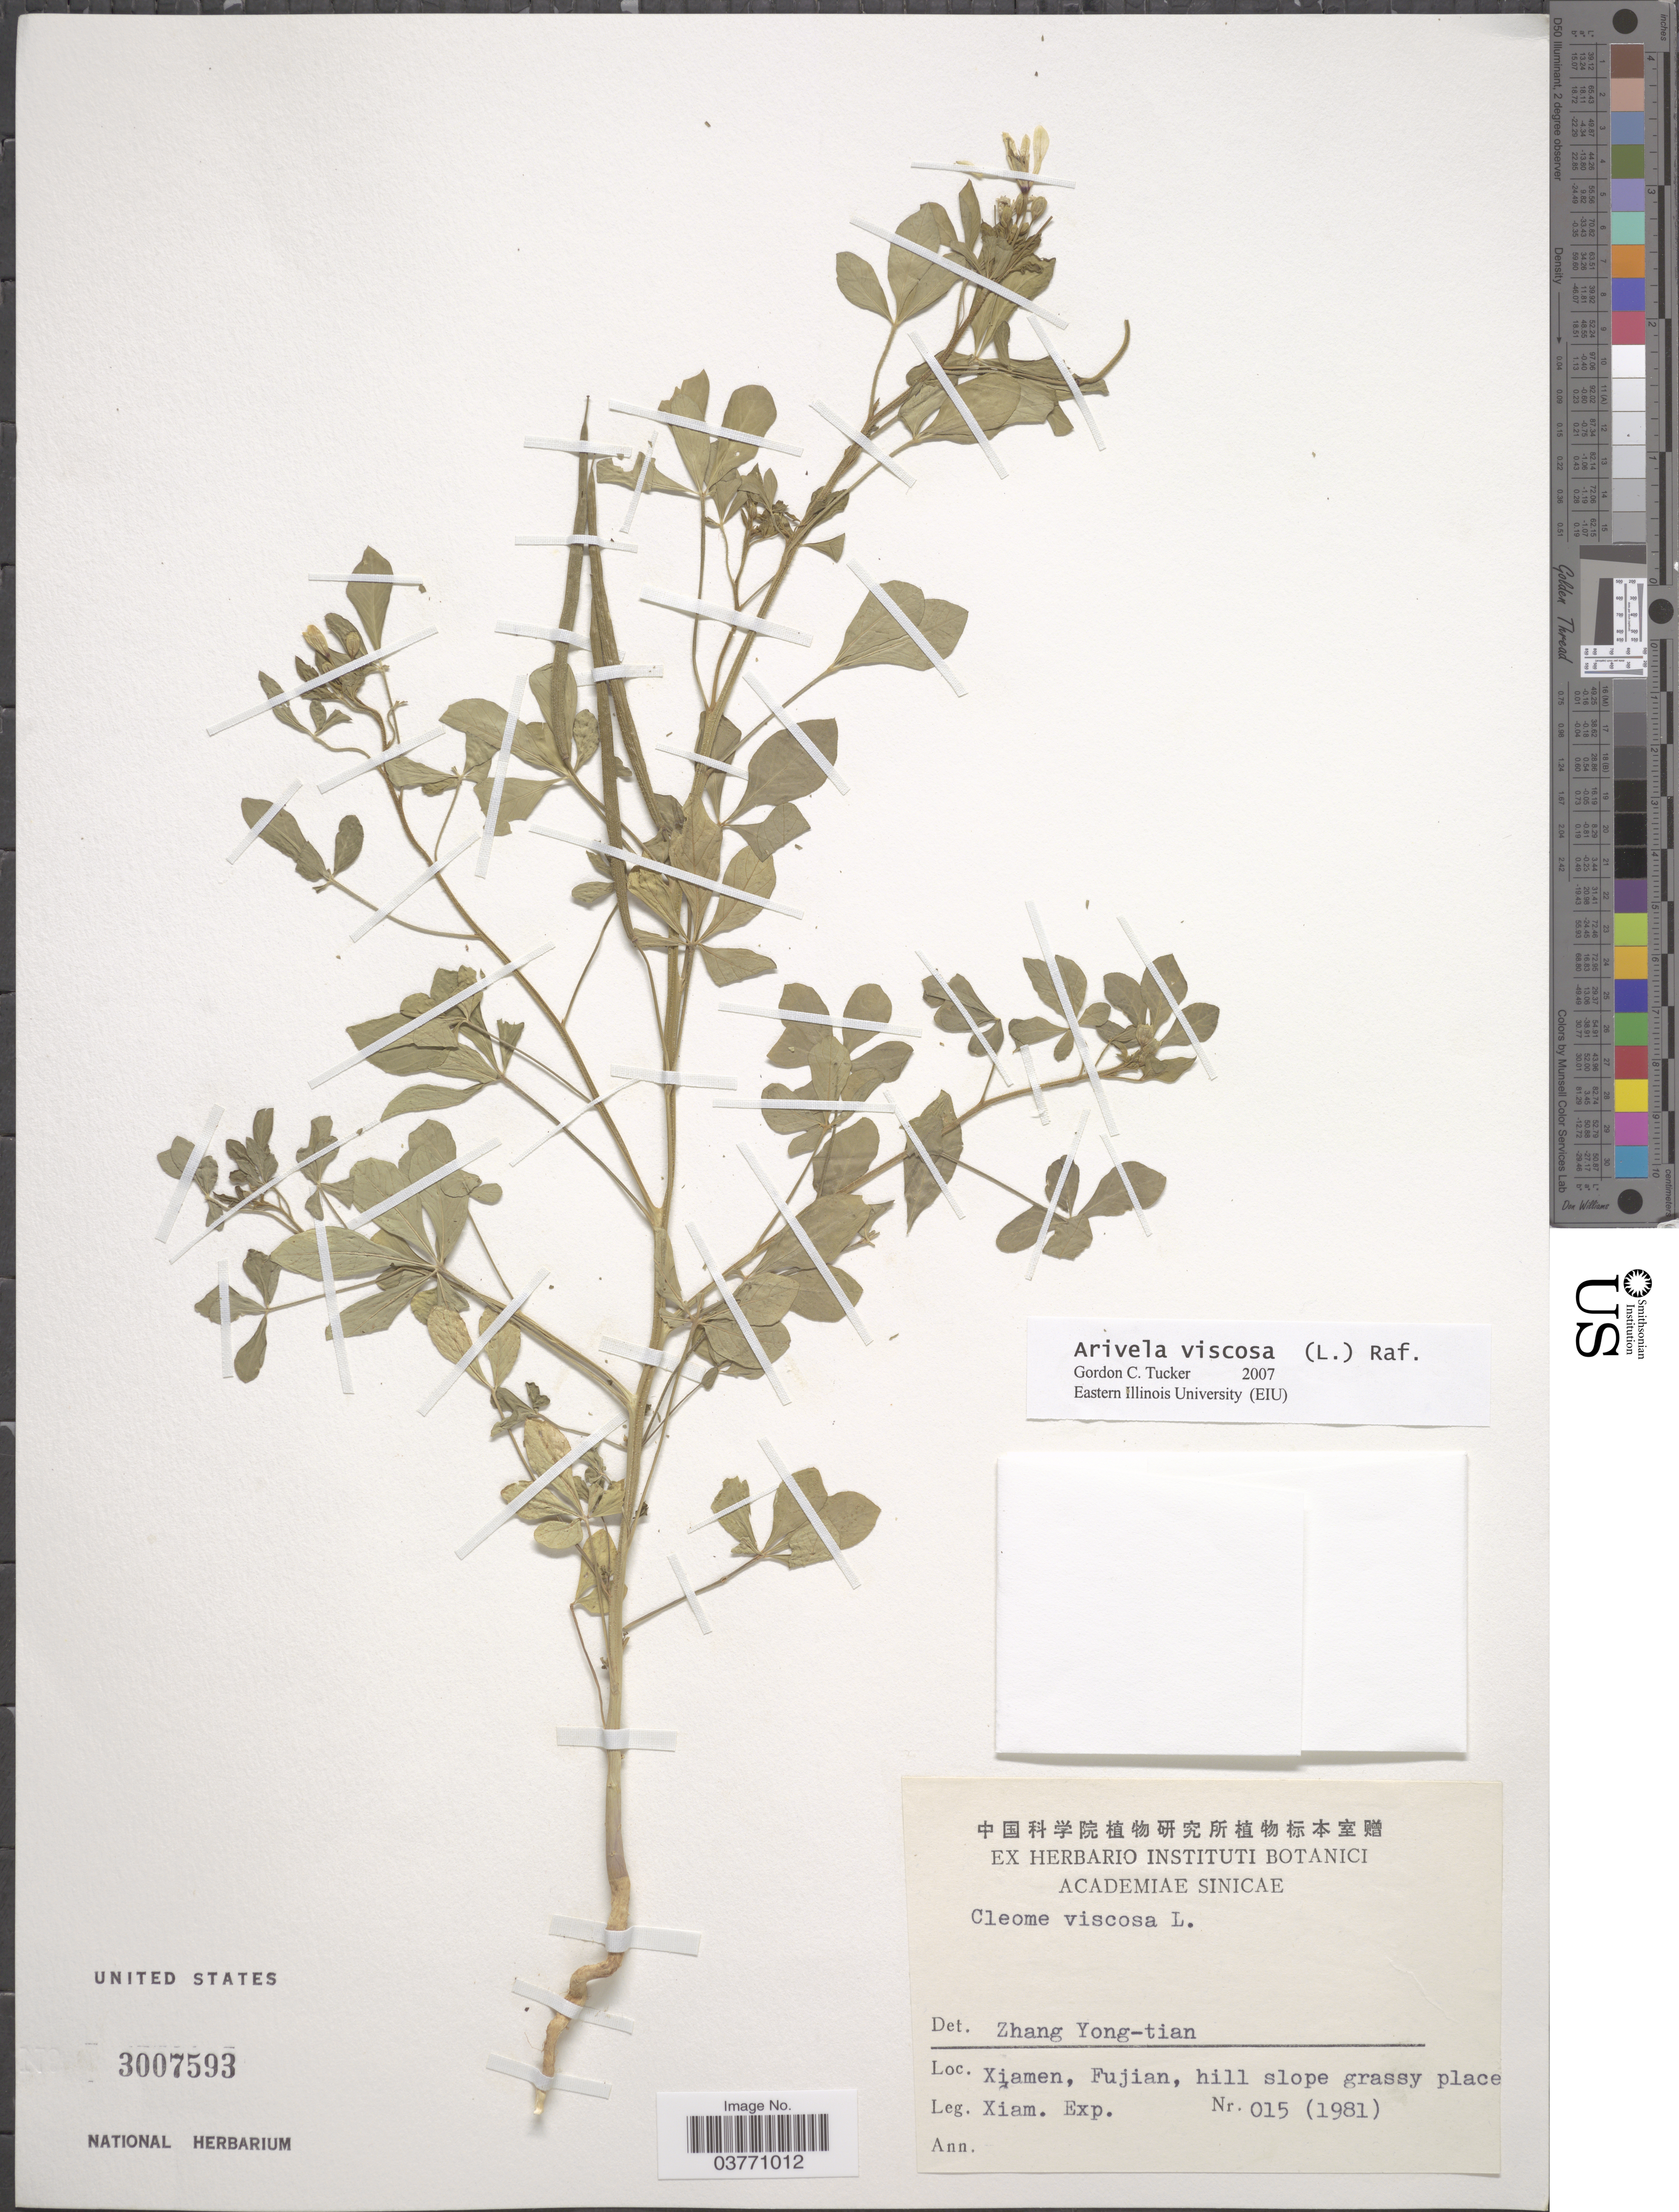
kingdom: Plantae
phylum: Tracheophyta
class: Magnoliopsida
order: Brassicales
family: Cleomaceae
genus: Arivela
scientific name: Arivela viscosa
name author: (L.) Raf.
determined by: Tucker, G. C.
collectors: Xiamen Expedition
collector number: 015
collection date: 1981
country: China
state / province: Fujian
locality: Xiamen, Fujian, hill slope grassy place.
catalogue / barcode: US 3007593